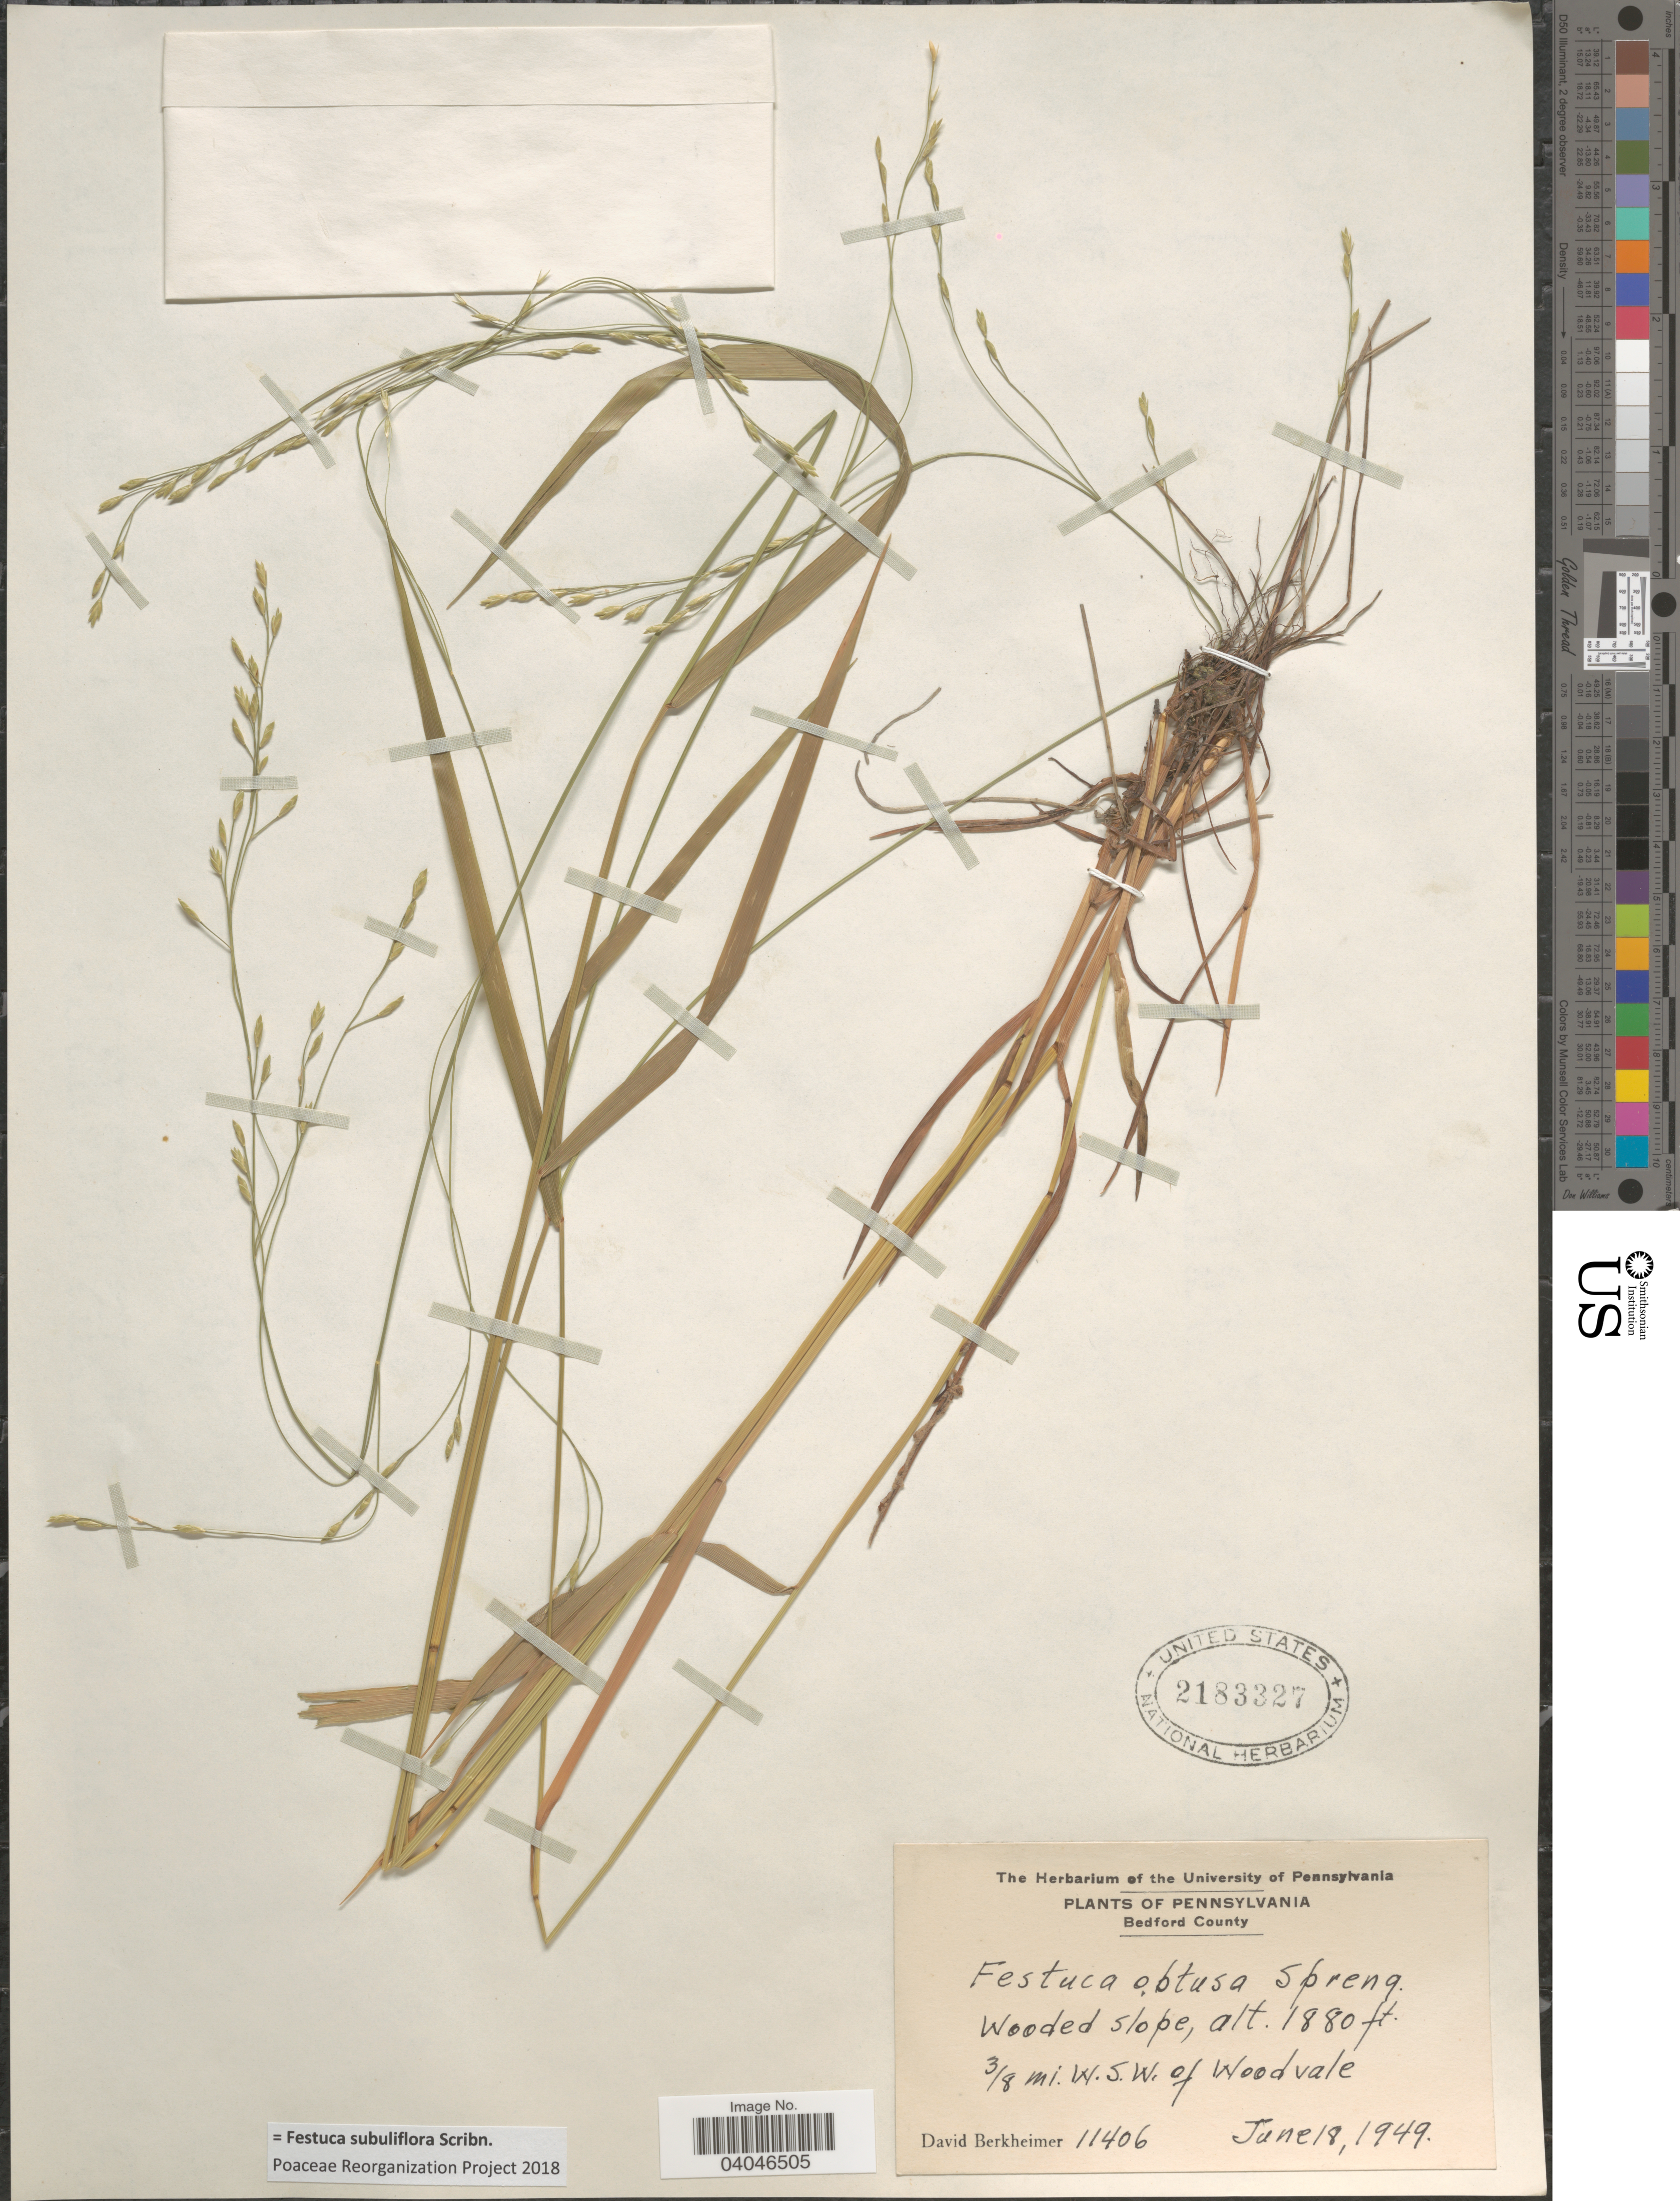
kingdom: Plantae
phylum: Tracheophyta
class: Liliopsida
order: Poales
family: Poaceae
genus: Festuca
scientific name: Festuca subuliflora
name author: Scribn.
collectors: D. Berkheimer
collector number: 11406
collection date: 1949-06-18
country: United States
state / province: Pennsylvania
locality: Bedford County. Wooded slope, 3/8 mi. W.S.W. of Woodvale.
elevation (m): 573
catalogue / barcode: US 2183327